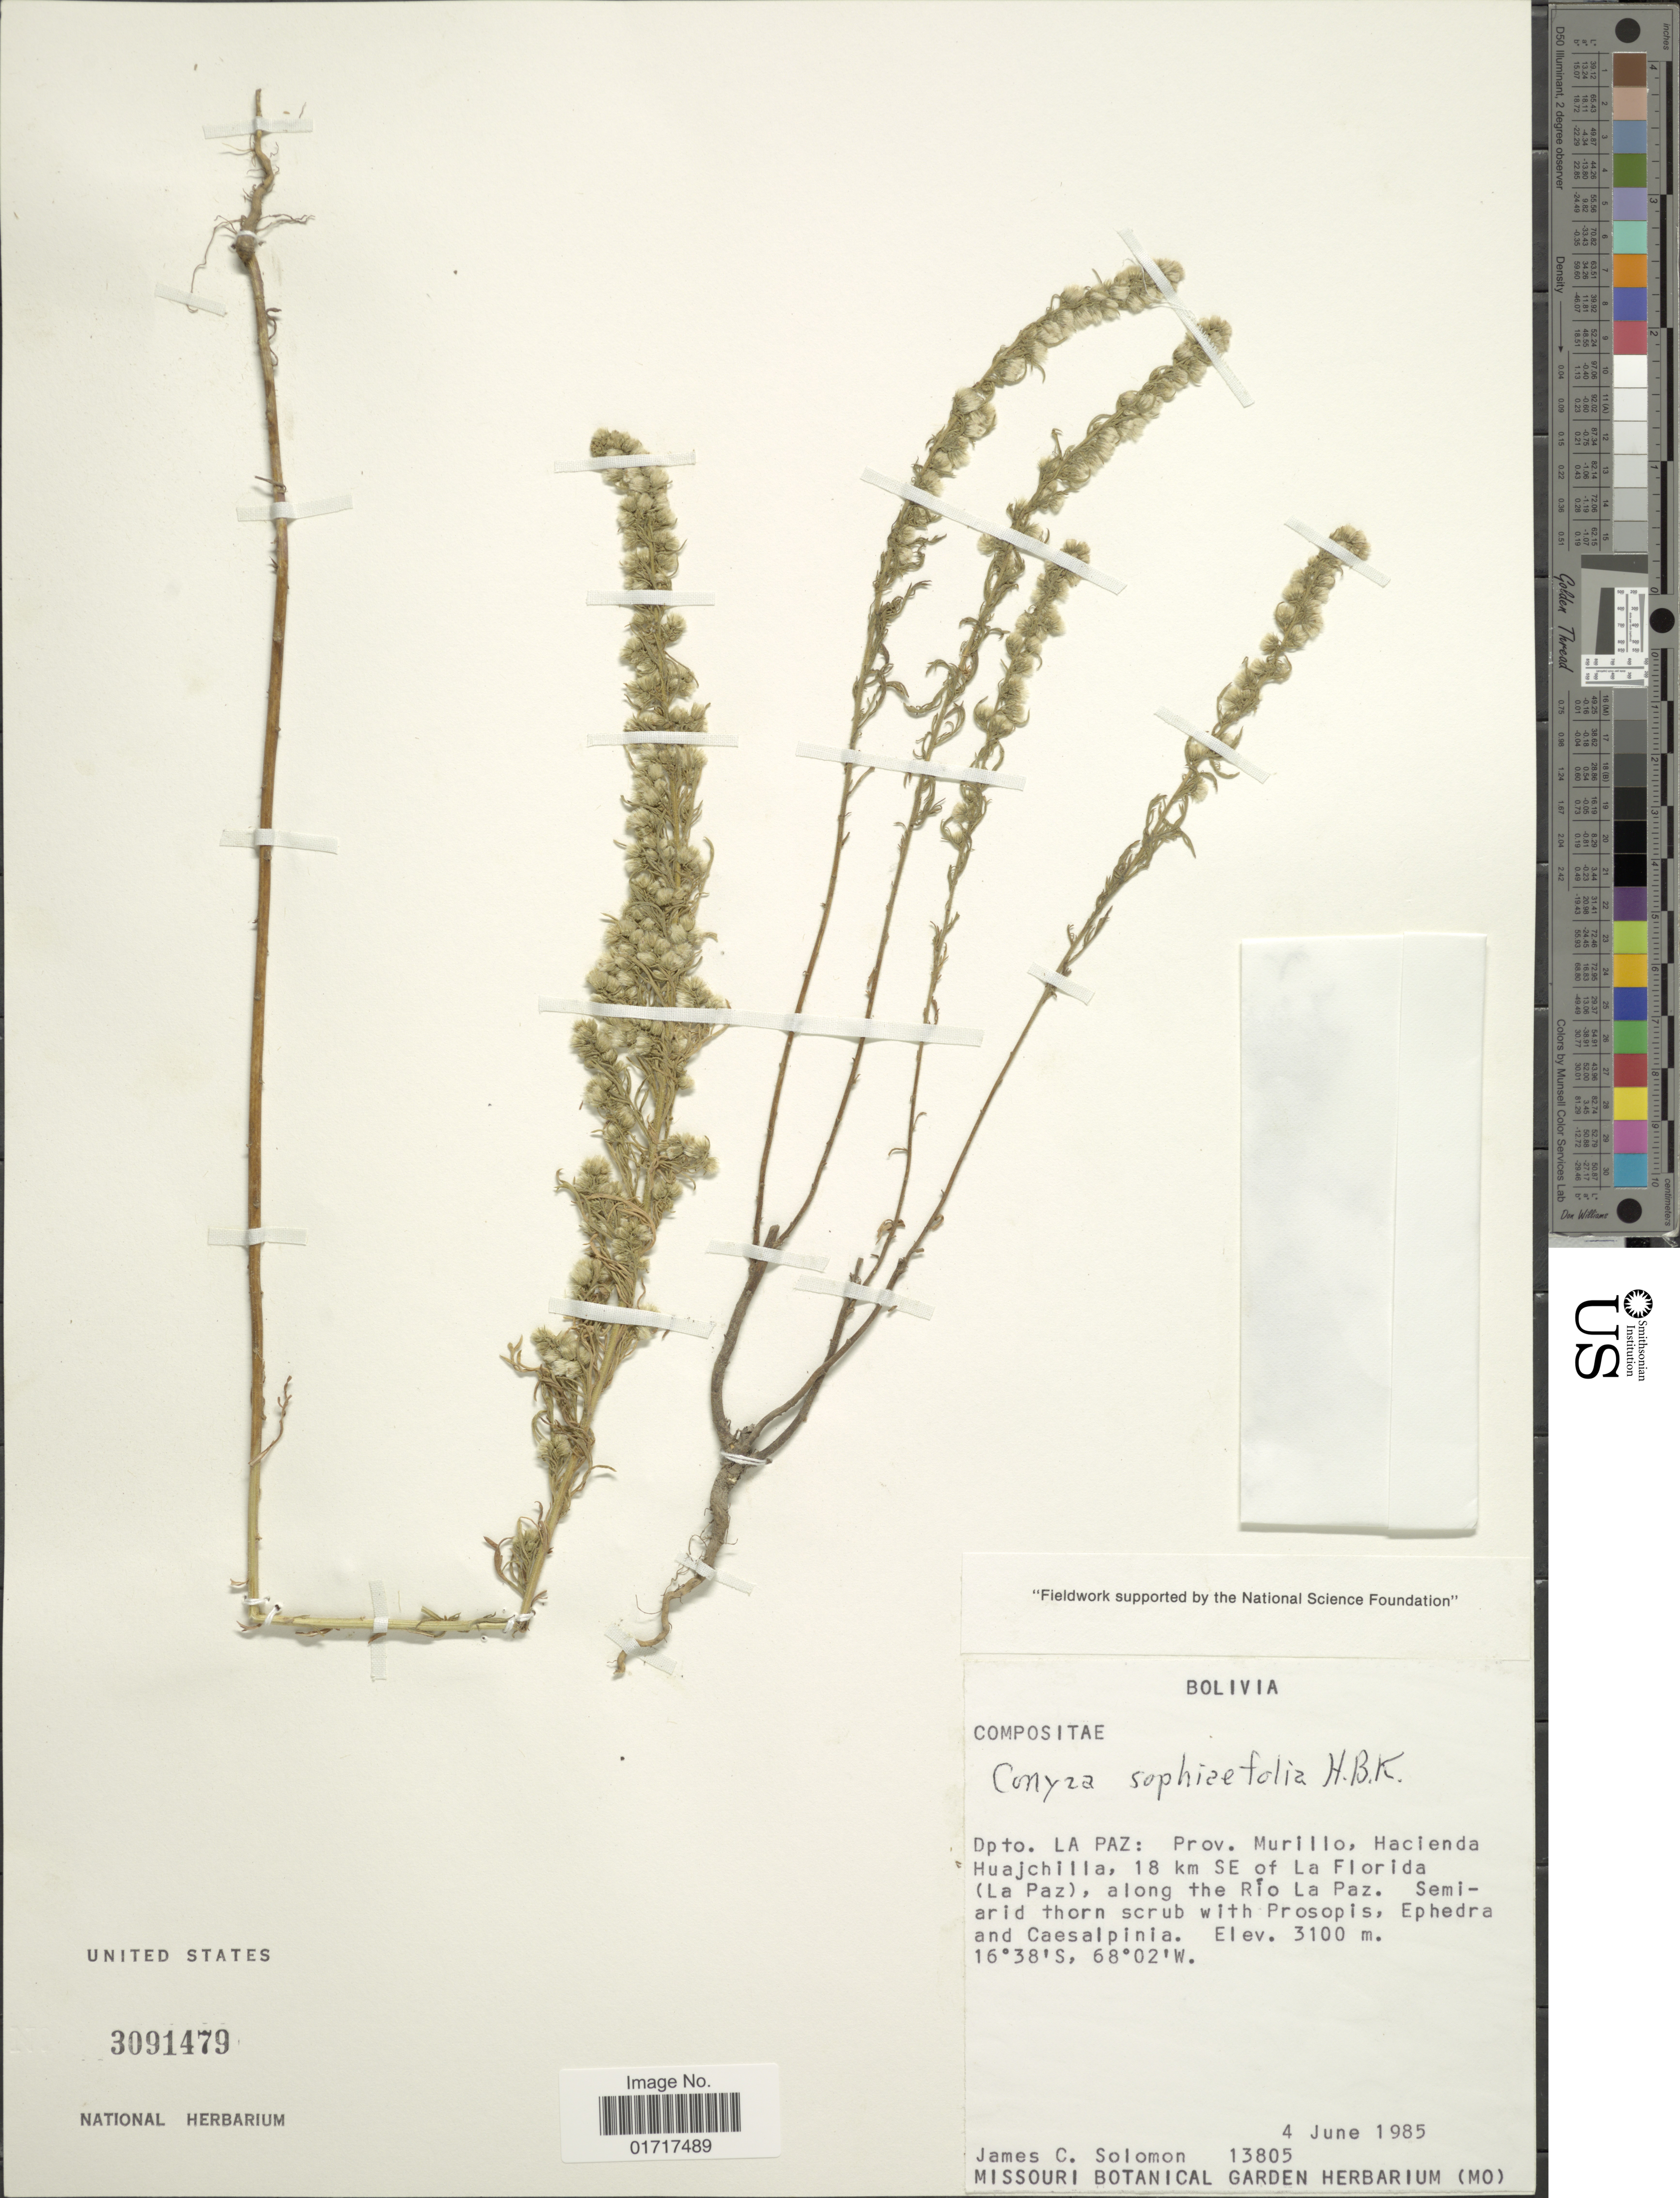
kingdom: Plantae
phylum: Tracheophyta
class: Magnoliopsida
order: Asterales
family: Asteraceae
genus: Conyza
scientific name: Conyza sophiaefolia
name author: Kunth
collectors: J. C. Solomon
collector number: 13805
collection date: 1985-06-04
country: Bolivia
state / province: La Paz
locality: Dpto. La Paz: Prov. Murillo, Hacienda Huajchilla, 18 km SE of La Florida (La Paz), along the Rio La Paz.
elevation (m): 3100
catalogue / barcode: US 3091479